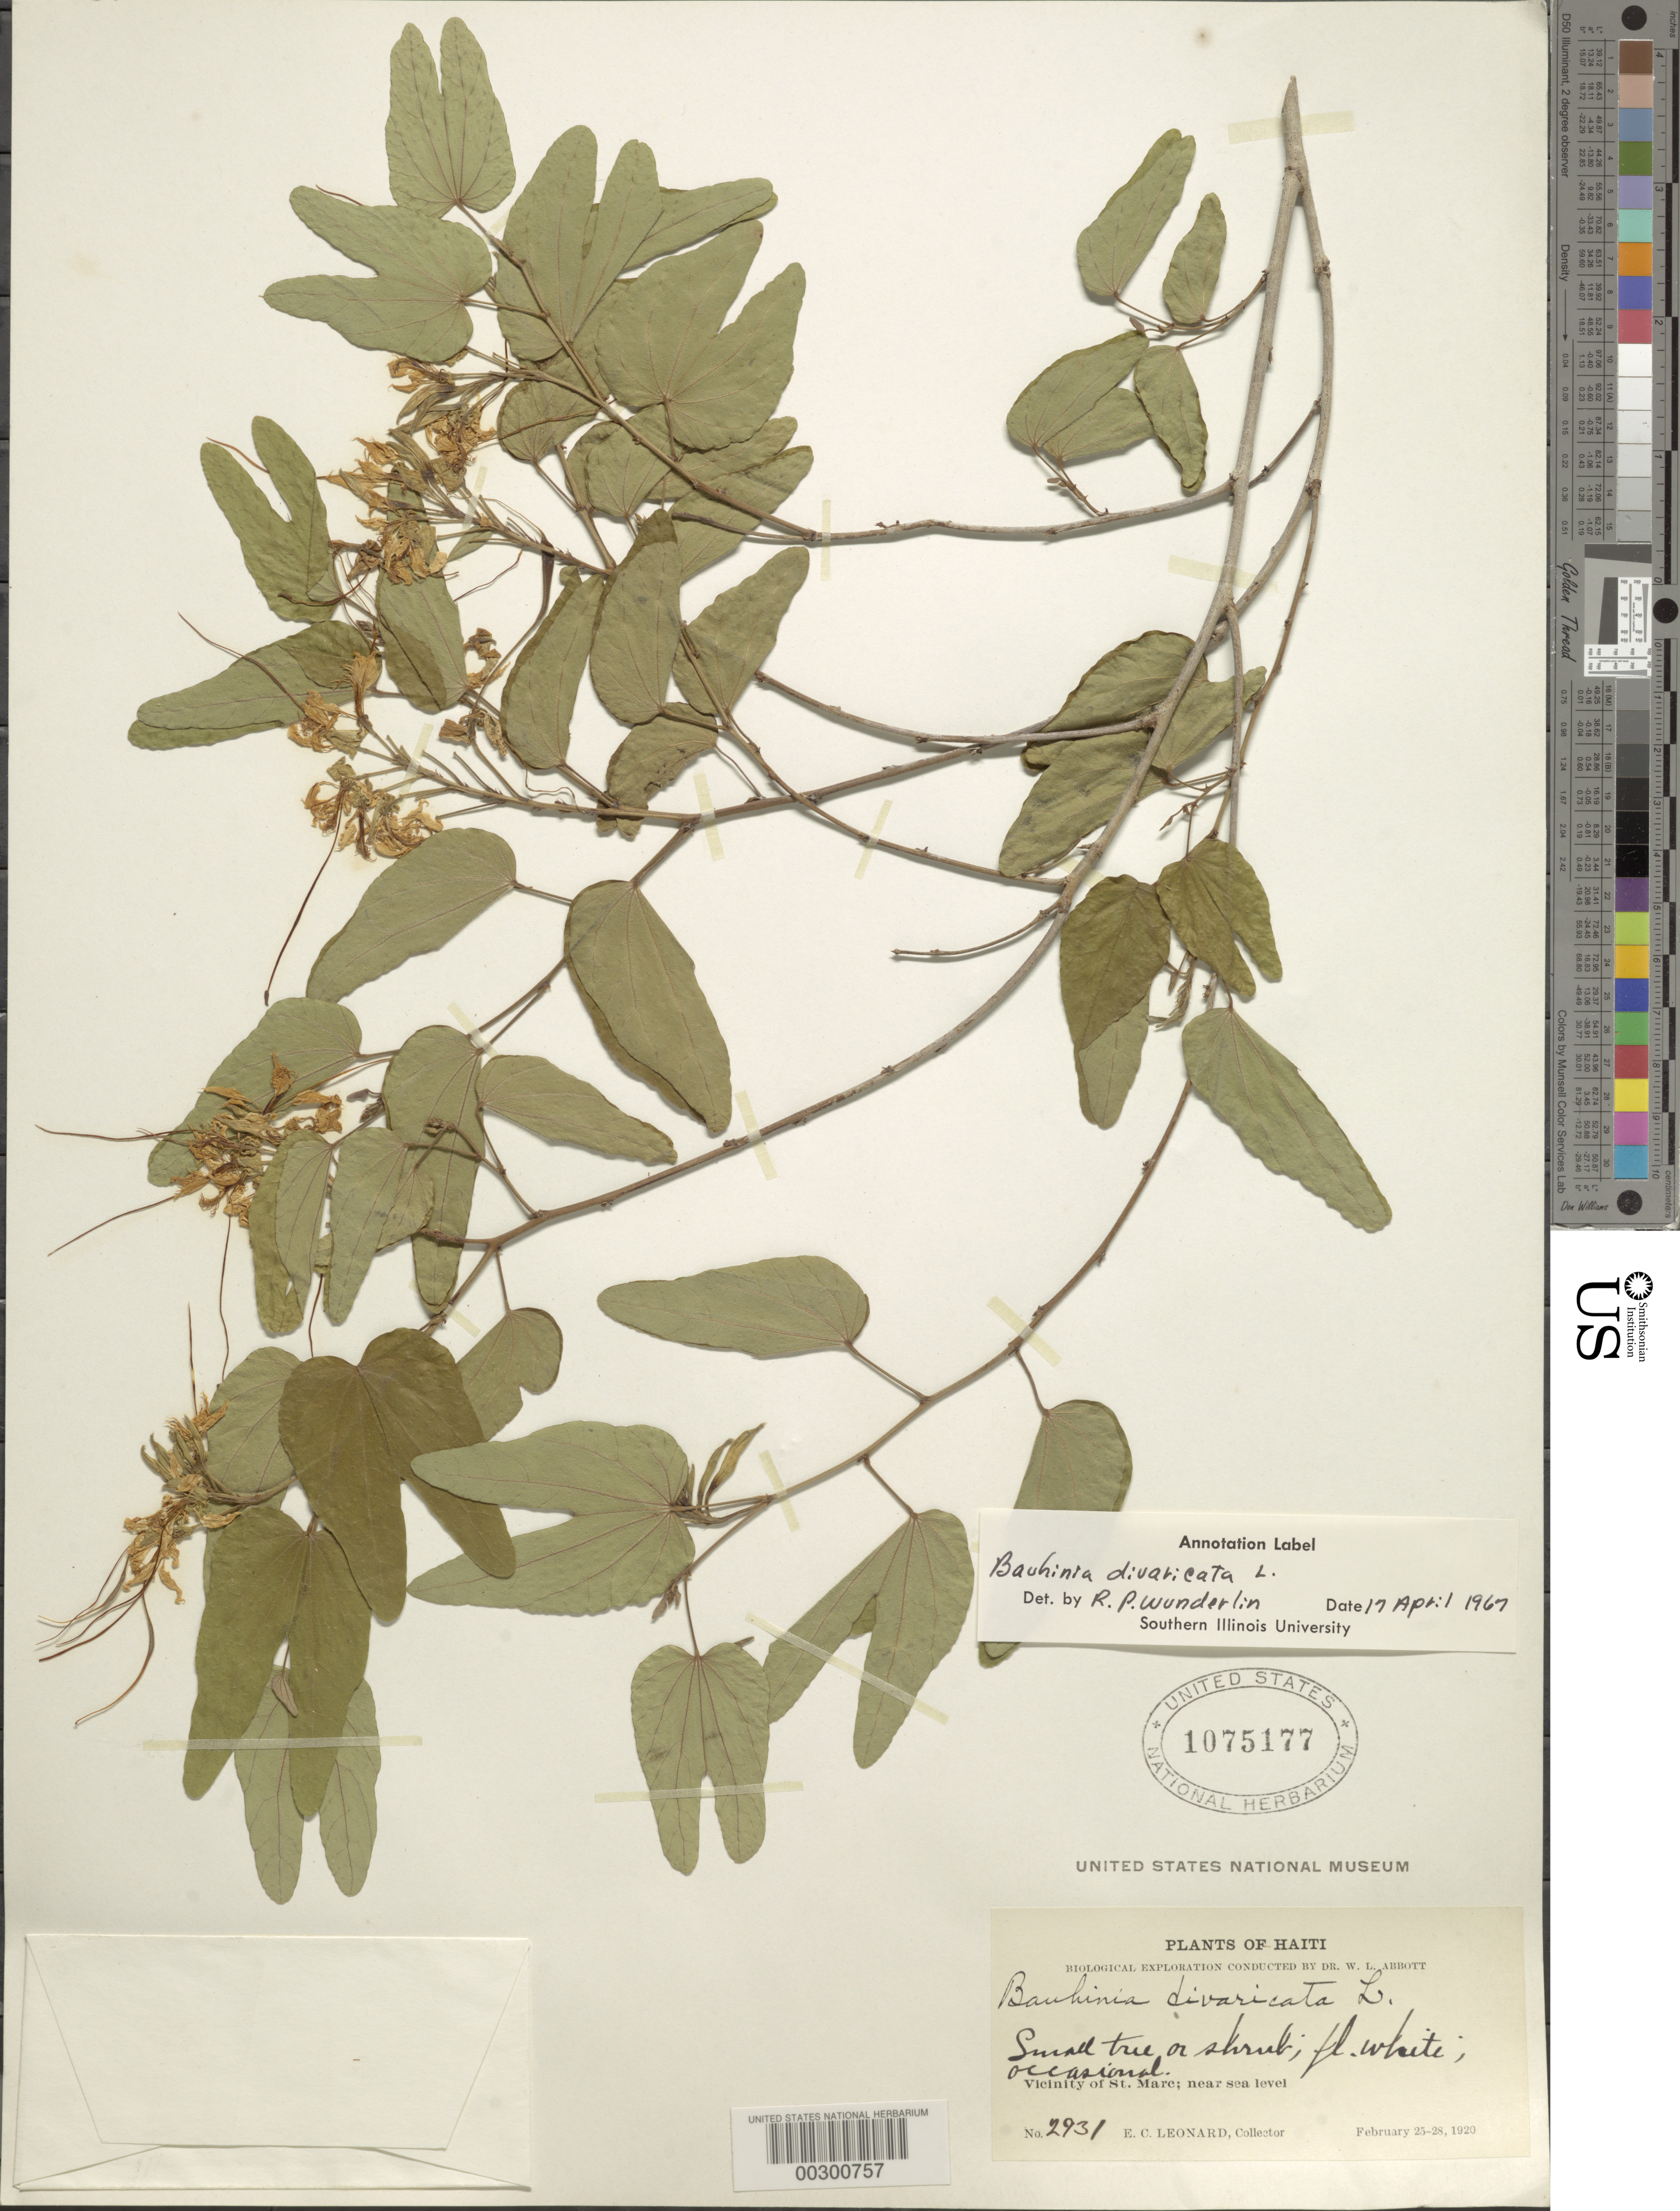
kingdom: Plantae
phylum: Tracheophyta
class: Magnoliopsida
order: Fabales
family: Fabaceae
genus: Bauhinia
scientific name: Bauhinia divaricata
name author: L.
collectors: E. C. Leonard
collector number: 2931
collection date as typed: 25 Feb 1920 to 28 Feb 1920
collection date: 1920-02-25/1920-02-28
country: Haiti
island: Hispaniola Island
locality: Vicinity of st. marc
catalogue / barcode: US 1075177